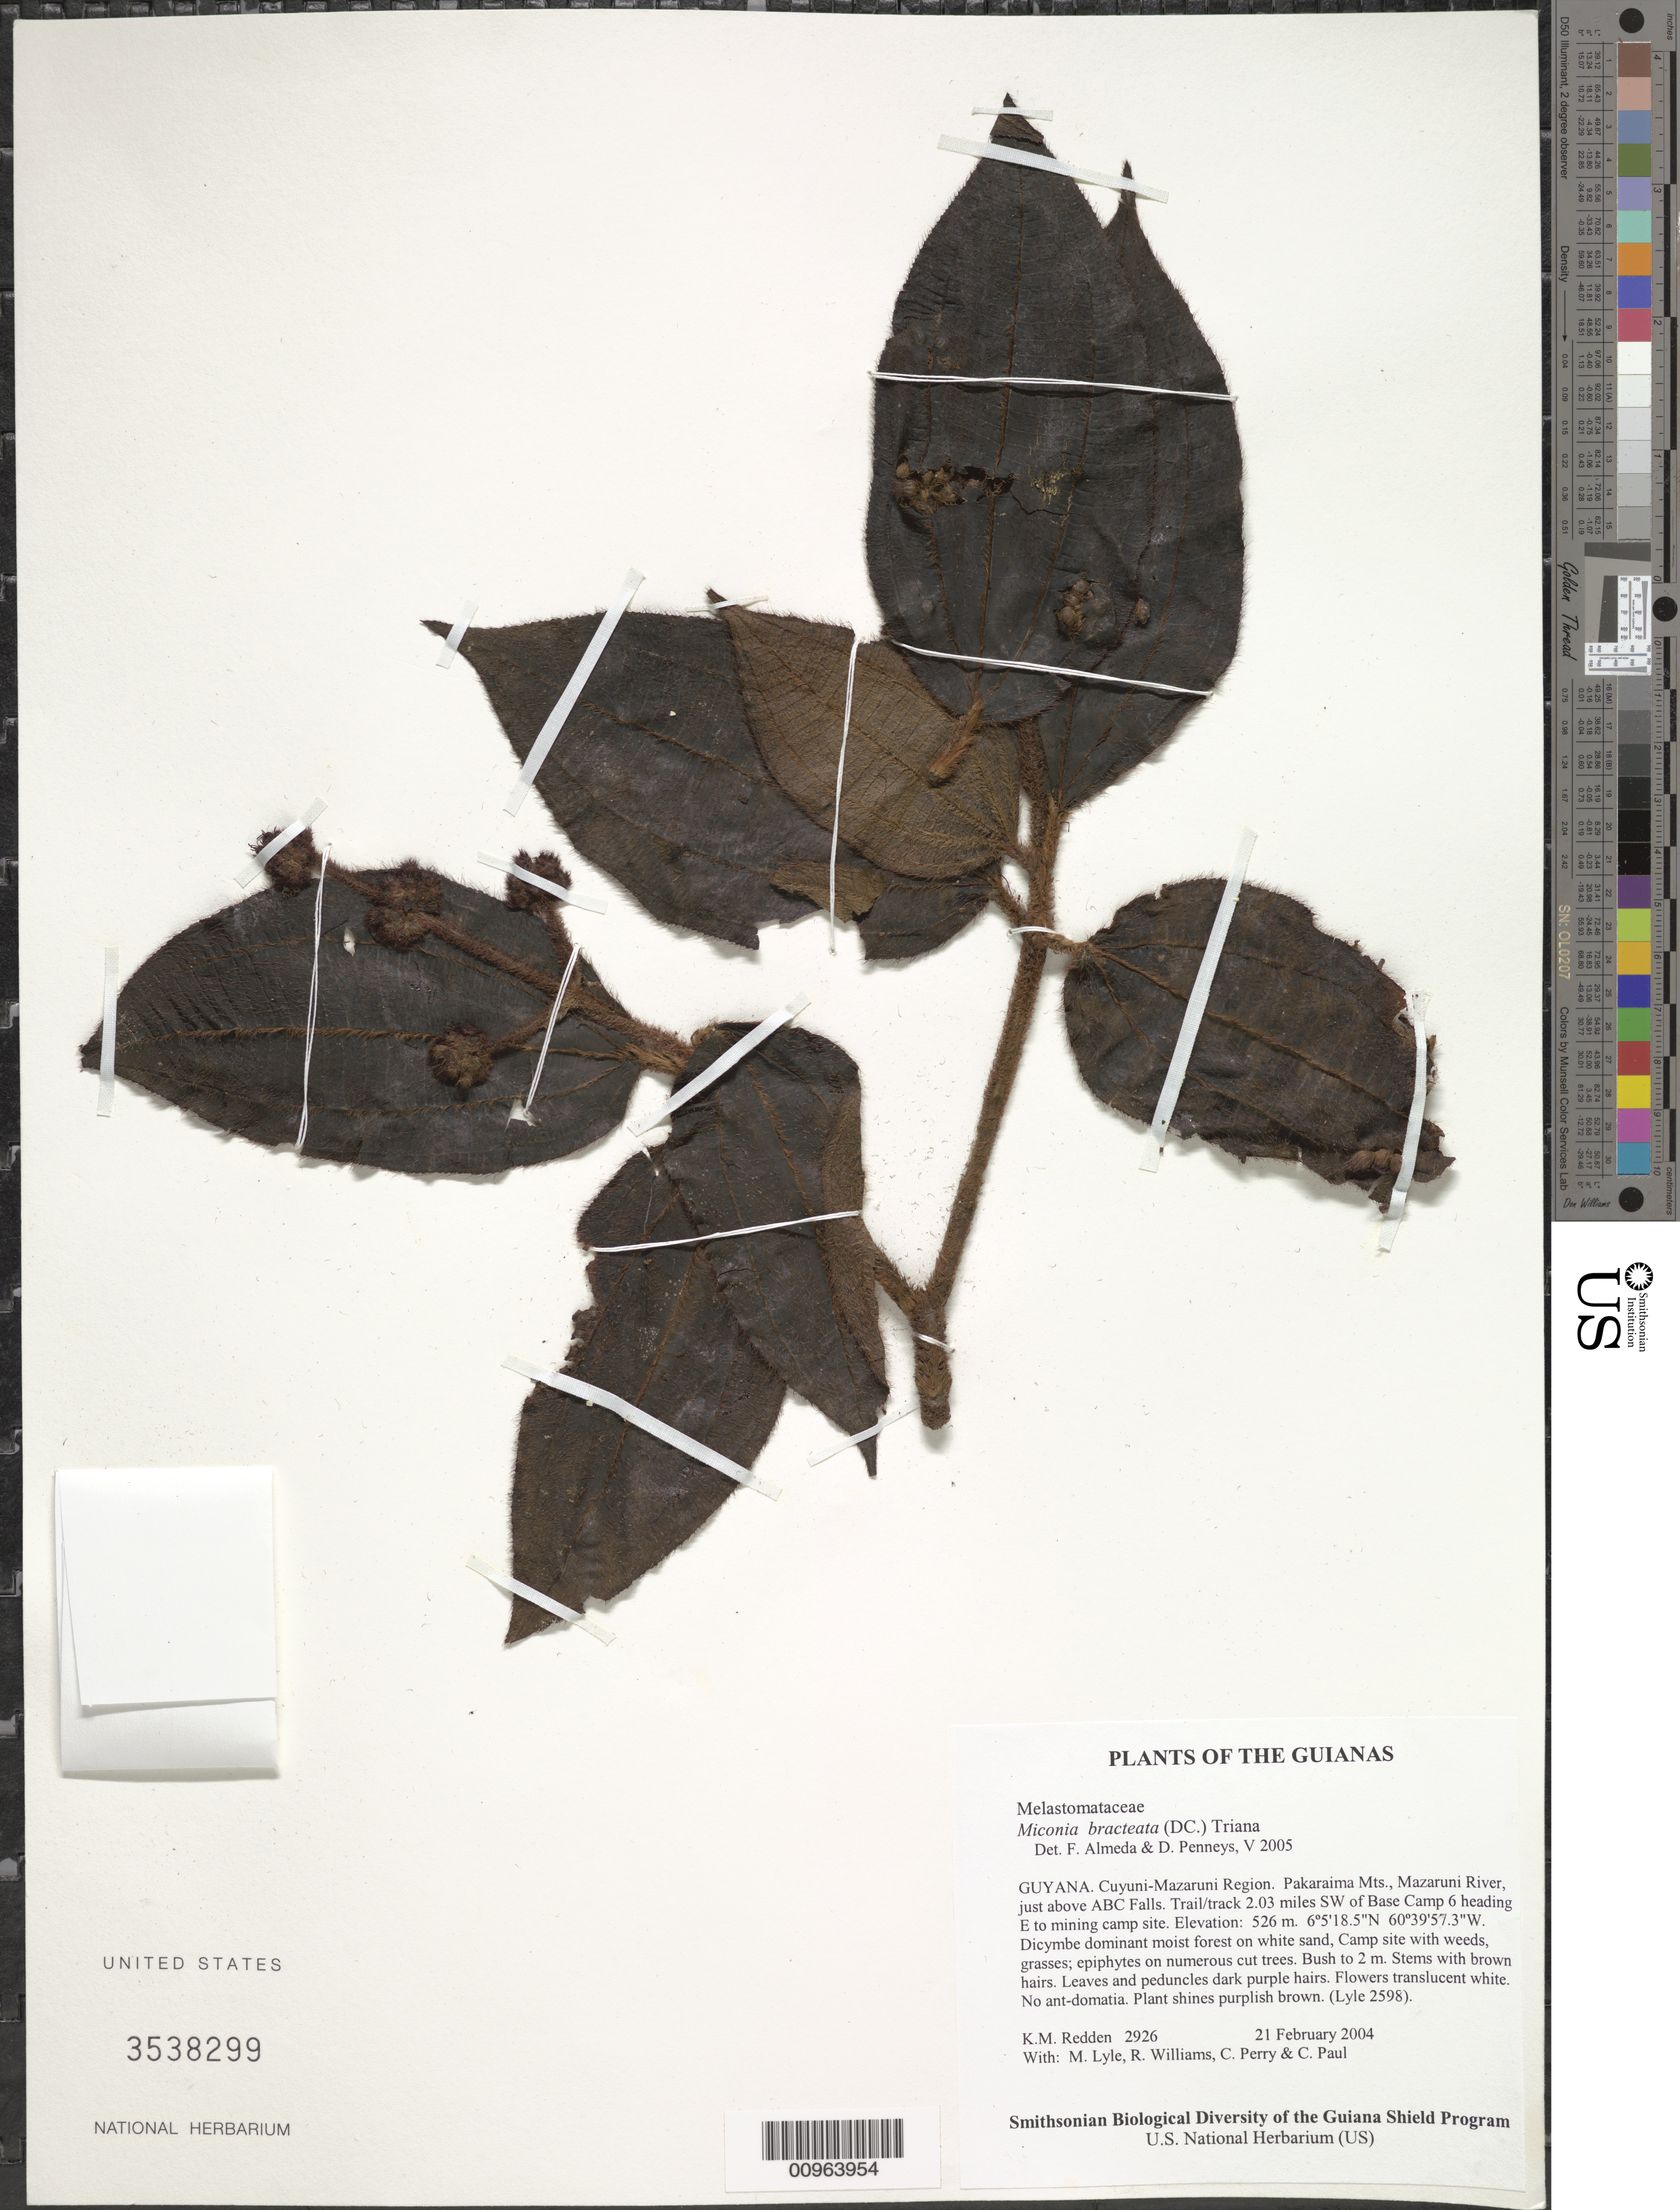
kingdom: Plantae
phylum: Tracheophyta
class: Magnoliopsida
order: Myrtales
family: Melastomataceae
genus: Miconia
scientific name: Miconia bracteata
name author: (DC.) Triana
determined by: Almeda, F.; Penneys, D. S.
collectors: K. M. Redden, M. Lyle, R. Williams, C. Perry & C. Paul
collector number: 2926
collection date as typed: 21 February 2004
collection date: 2004-02-21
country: Guyana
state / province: Cuyuni-Mazaruni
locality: Pakaraima Mts., Mazaruni River, just above ABC Falls. Trail/track 2.03 miles SW of Base Camp 6 heading E to mining camp site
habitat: Dicymbe dominant moist forest on white sand. Camp site with weeds, grasses; epiphytes on numerous cut trees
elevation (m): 526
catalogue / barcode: US 3538299